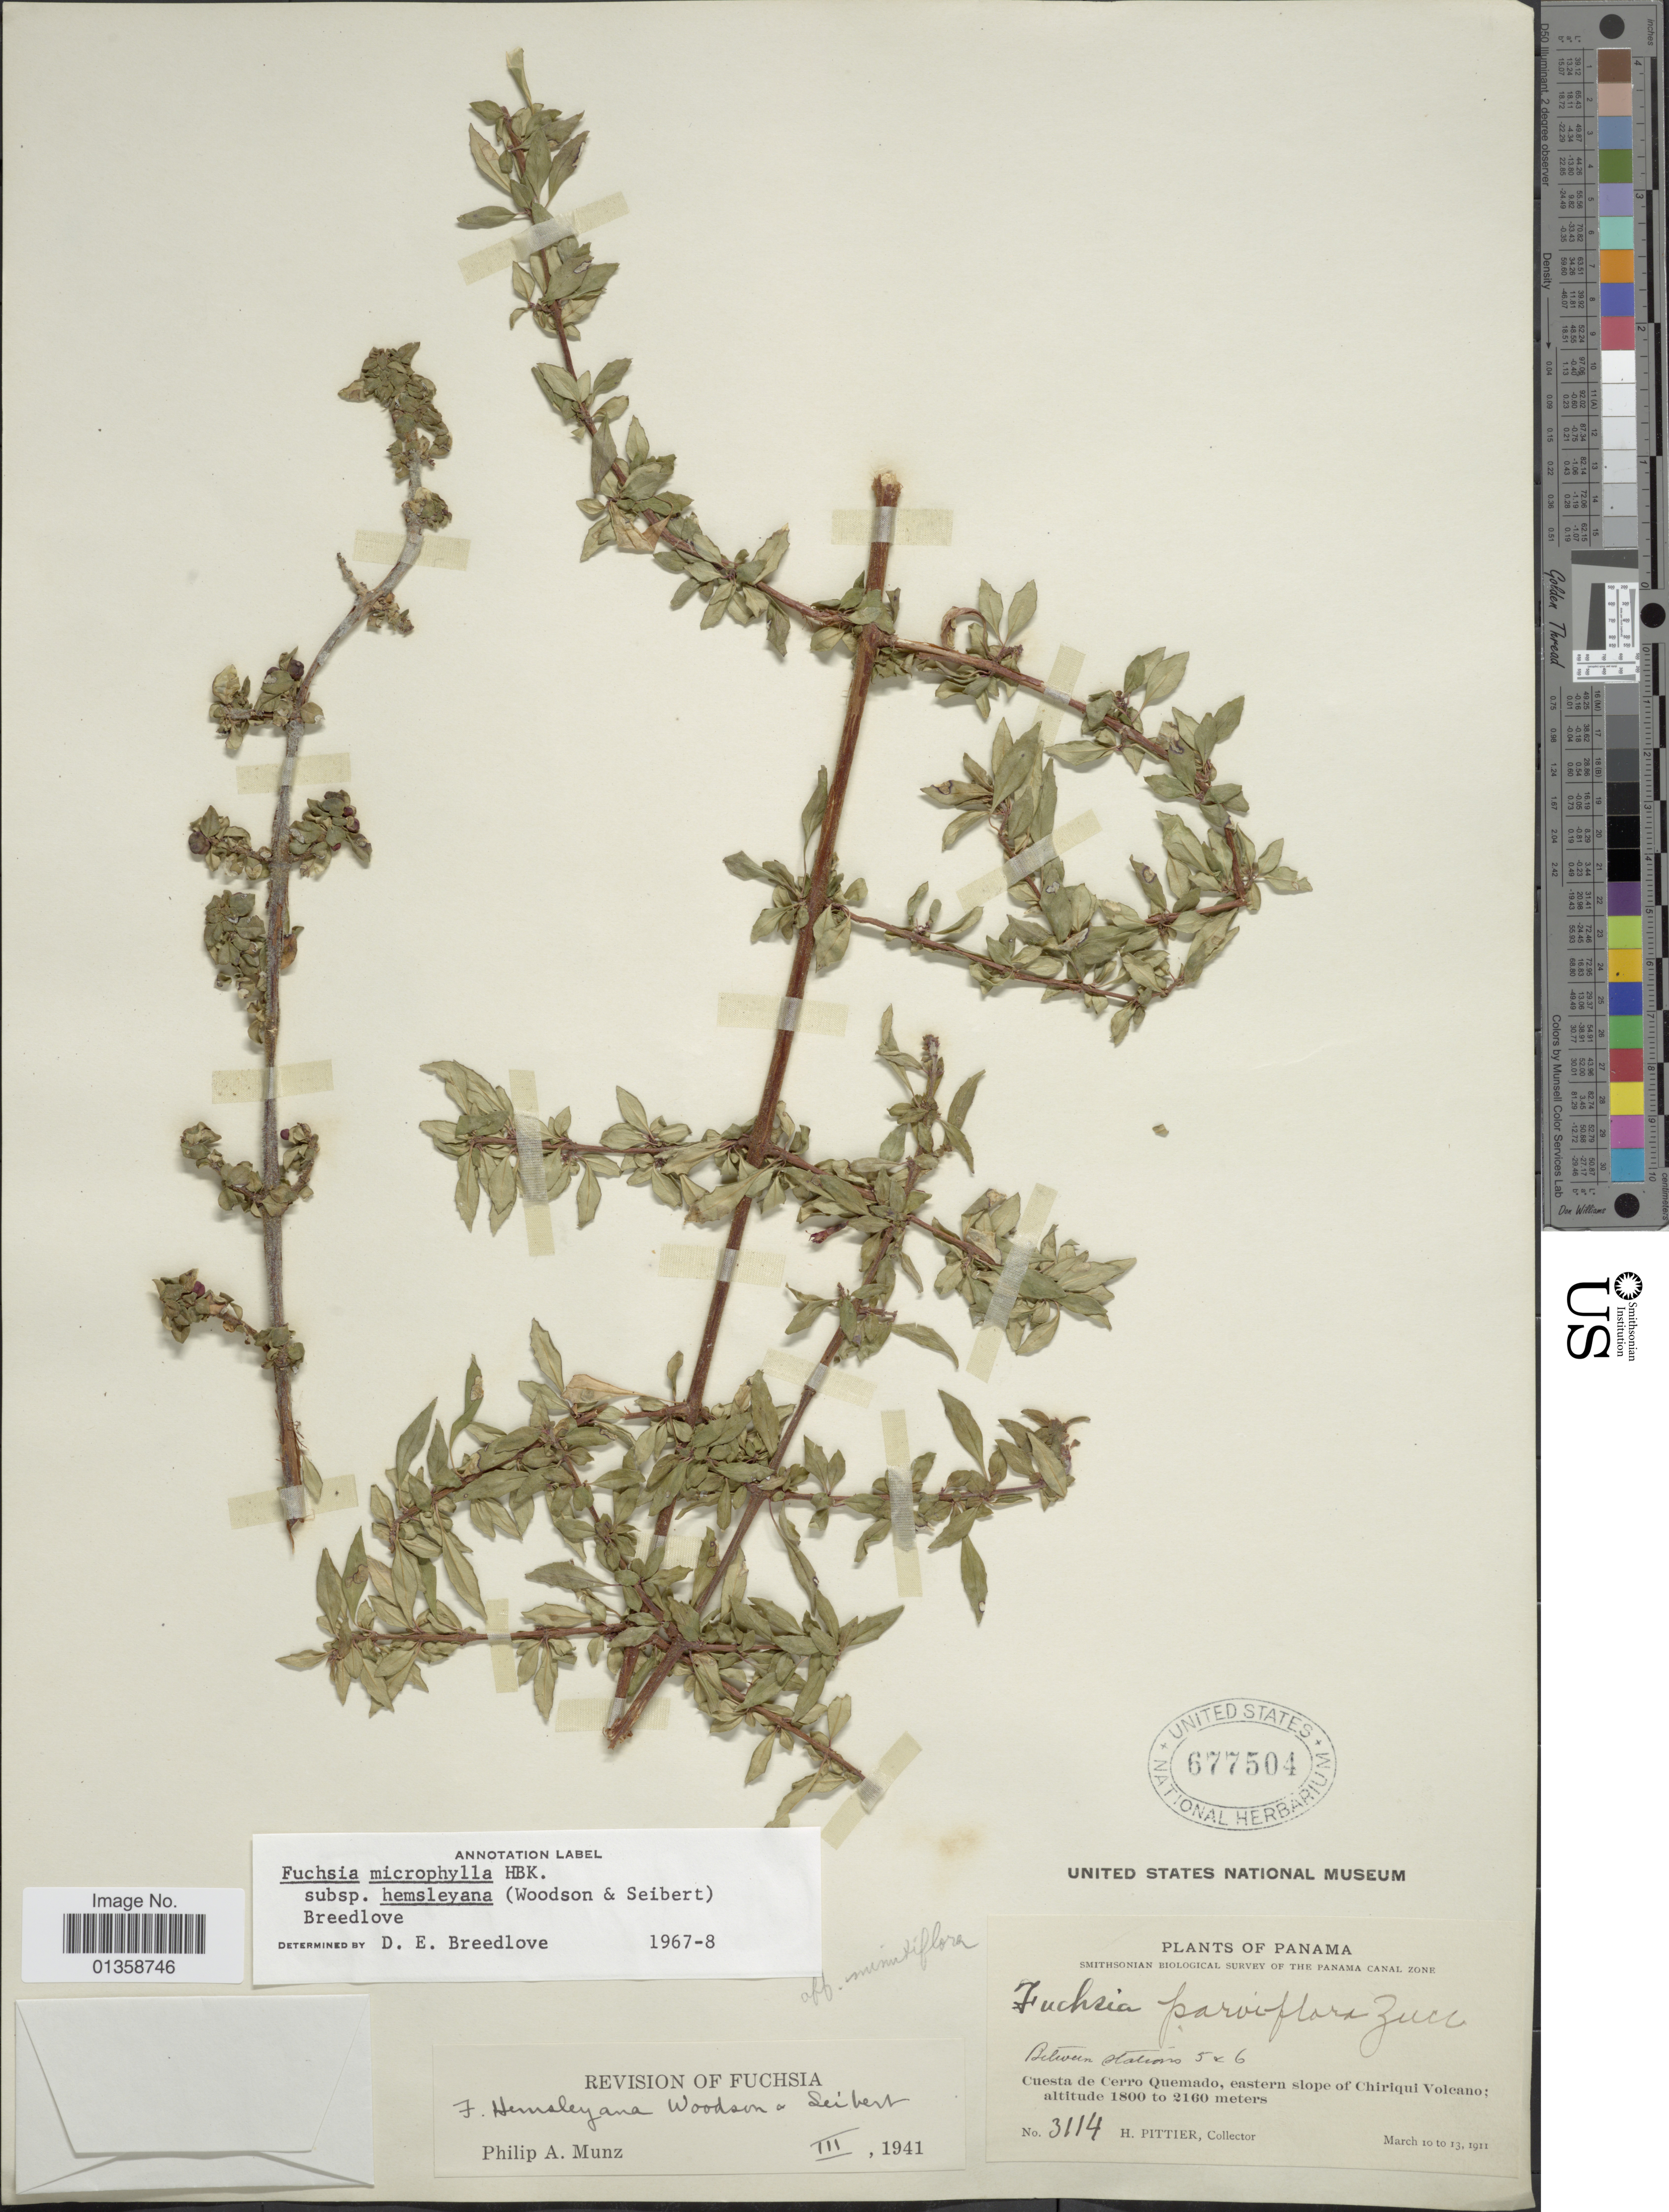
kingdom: Plantae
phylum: Tracheophyta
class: Magnoliopsida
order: Myrtales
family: Onagraceae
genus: Fuchsia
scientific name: Fuchsia microphylla subsp. hemsleyana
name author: (Woodson & Seibert) Breedlove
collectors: H. F. Pittier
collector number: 3114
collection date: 1911-03-10/1911-03-13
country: Panama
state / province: Chiriqui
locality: Cuesta de Cerro Quemado, eastern slope of Chiriqui Volcano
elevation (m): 1800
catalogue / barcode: US 677504